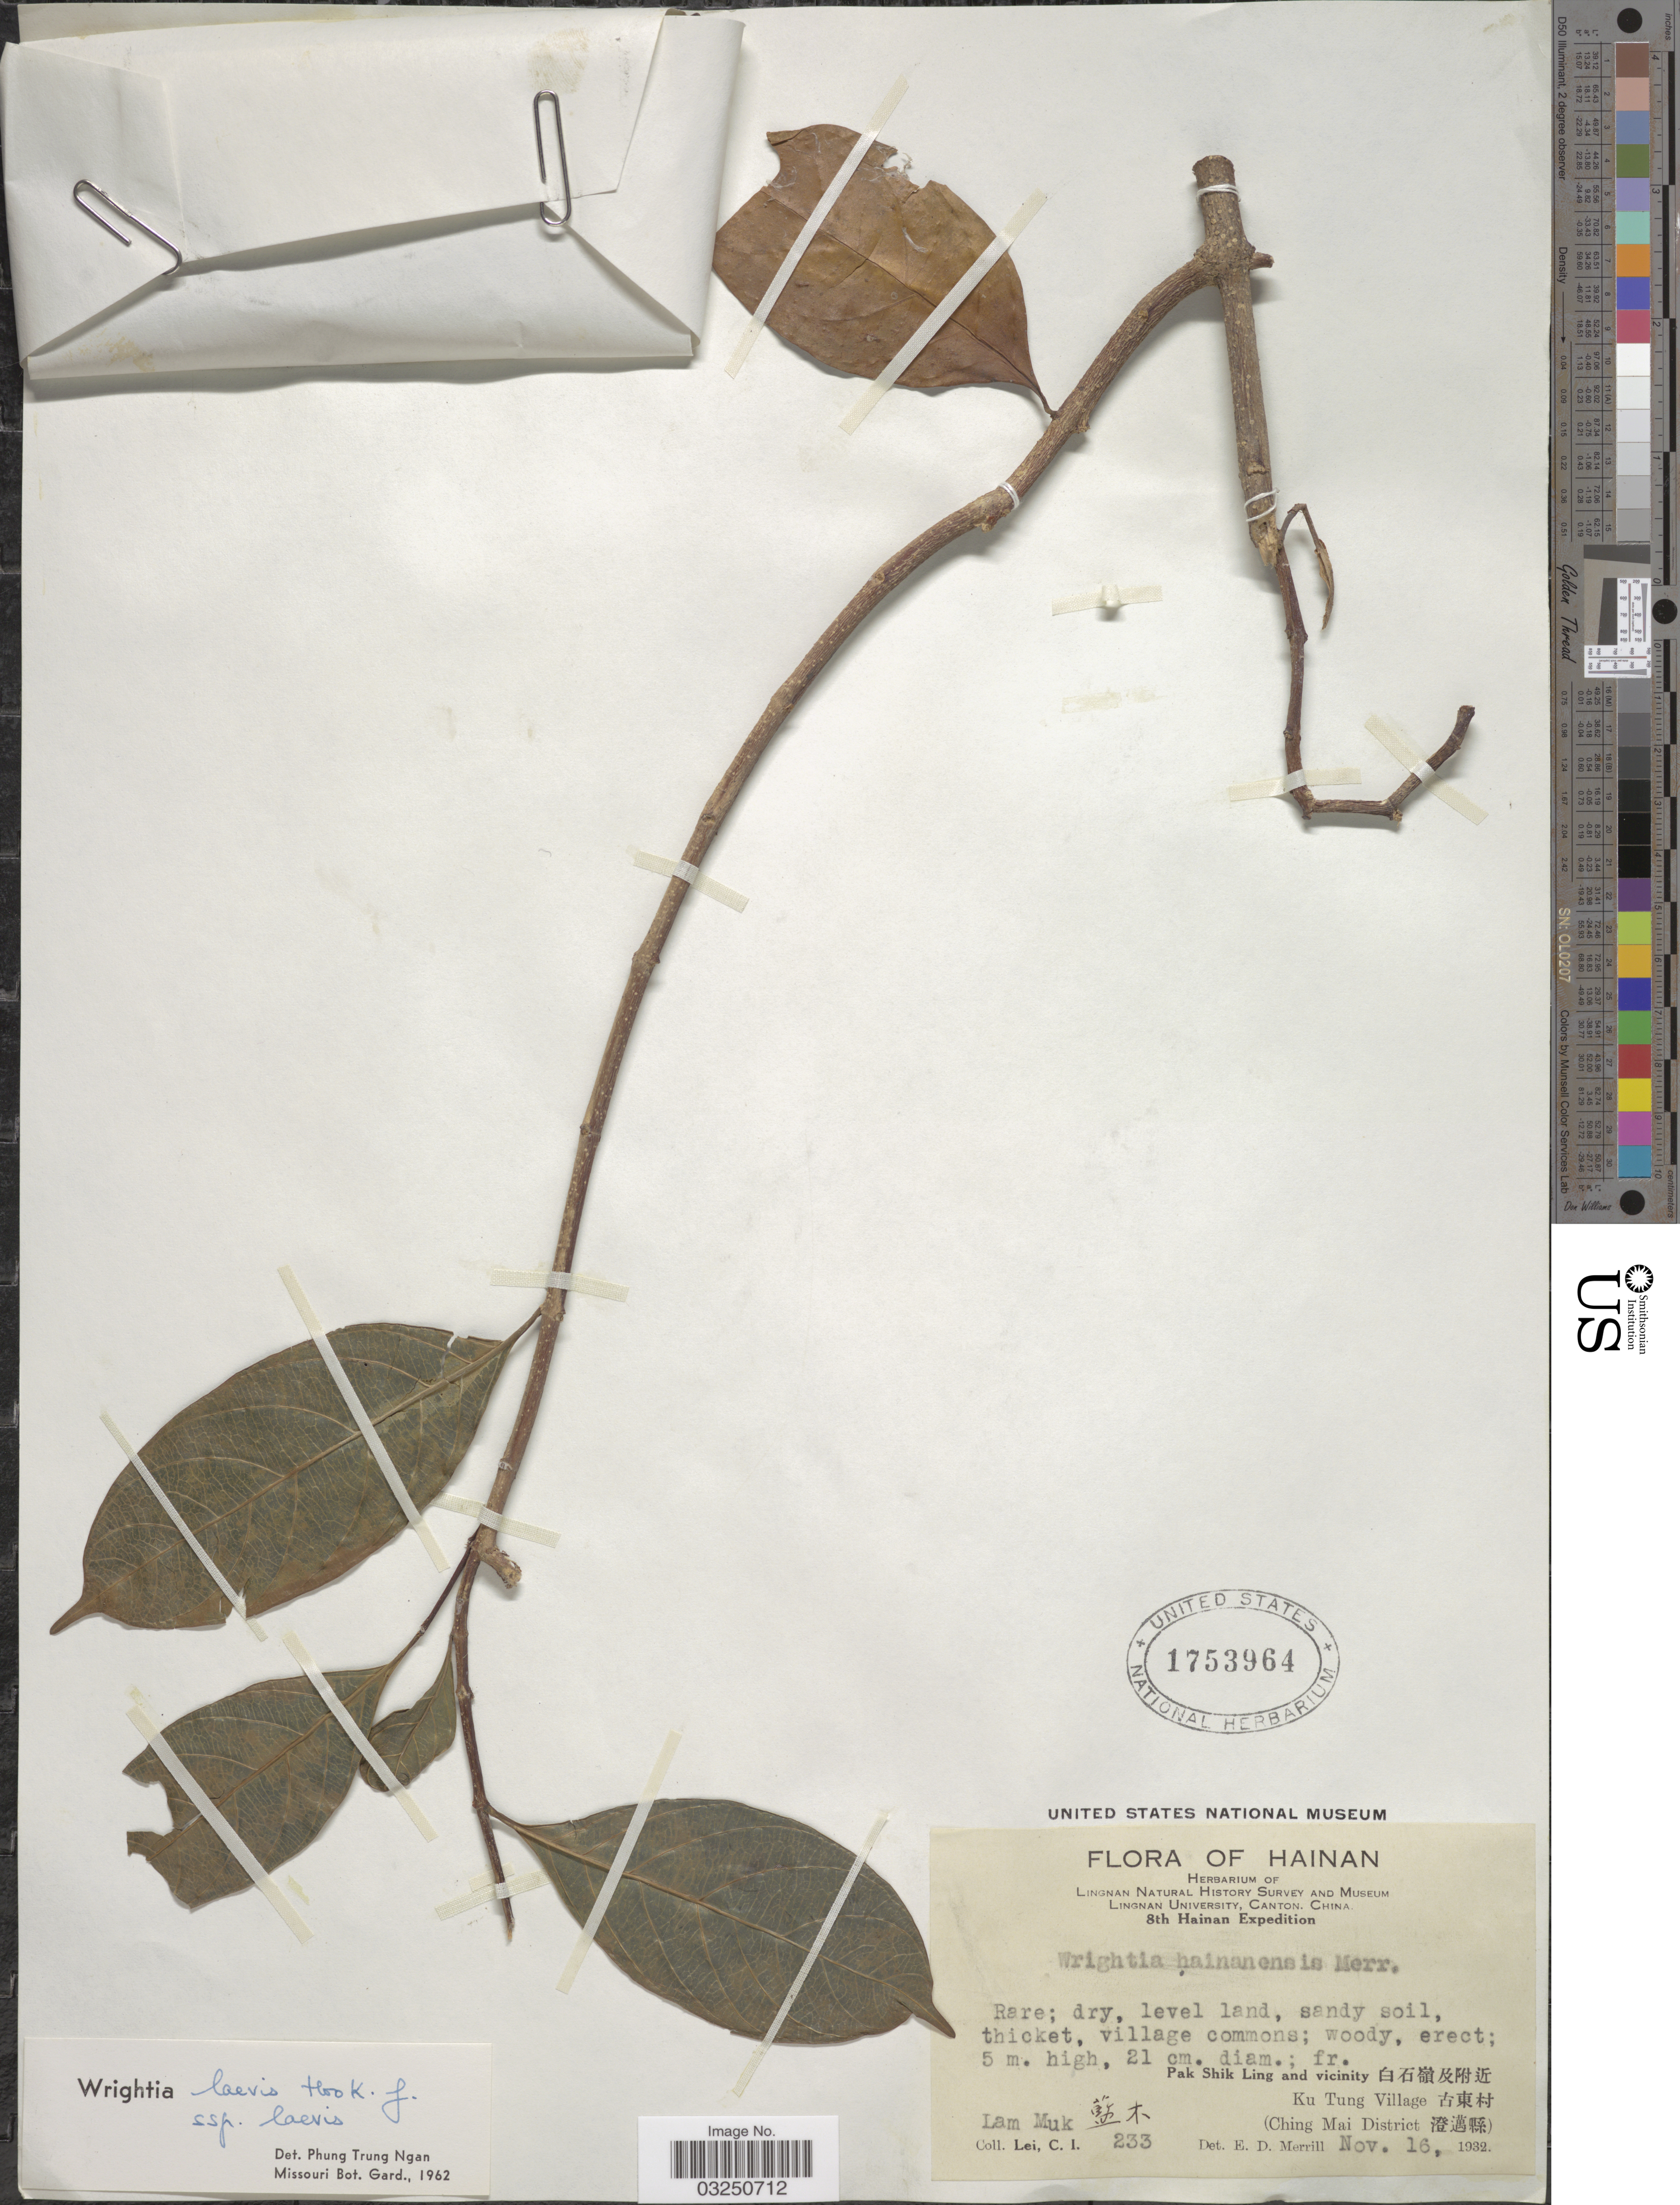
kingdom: Plantae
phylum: Tracheophyta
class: Magnoliopsida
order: Gentianales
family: Apocynaceae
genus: Wrightia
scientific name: Wrightia laevis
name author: Hook. f.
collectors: C. I. Lei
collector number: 233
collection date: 1932-11-16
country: China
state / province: Hainan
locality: Lam Muk. Pak Shik Ling and vicinity X, Ku Tung Village X, (Ching Mai District X).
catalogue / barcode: US 1753964